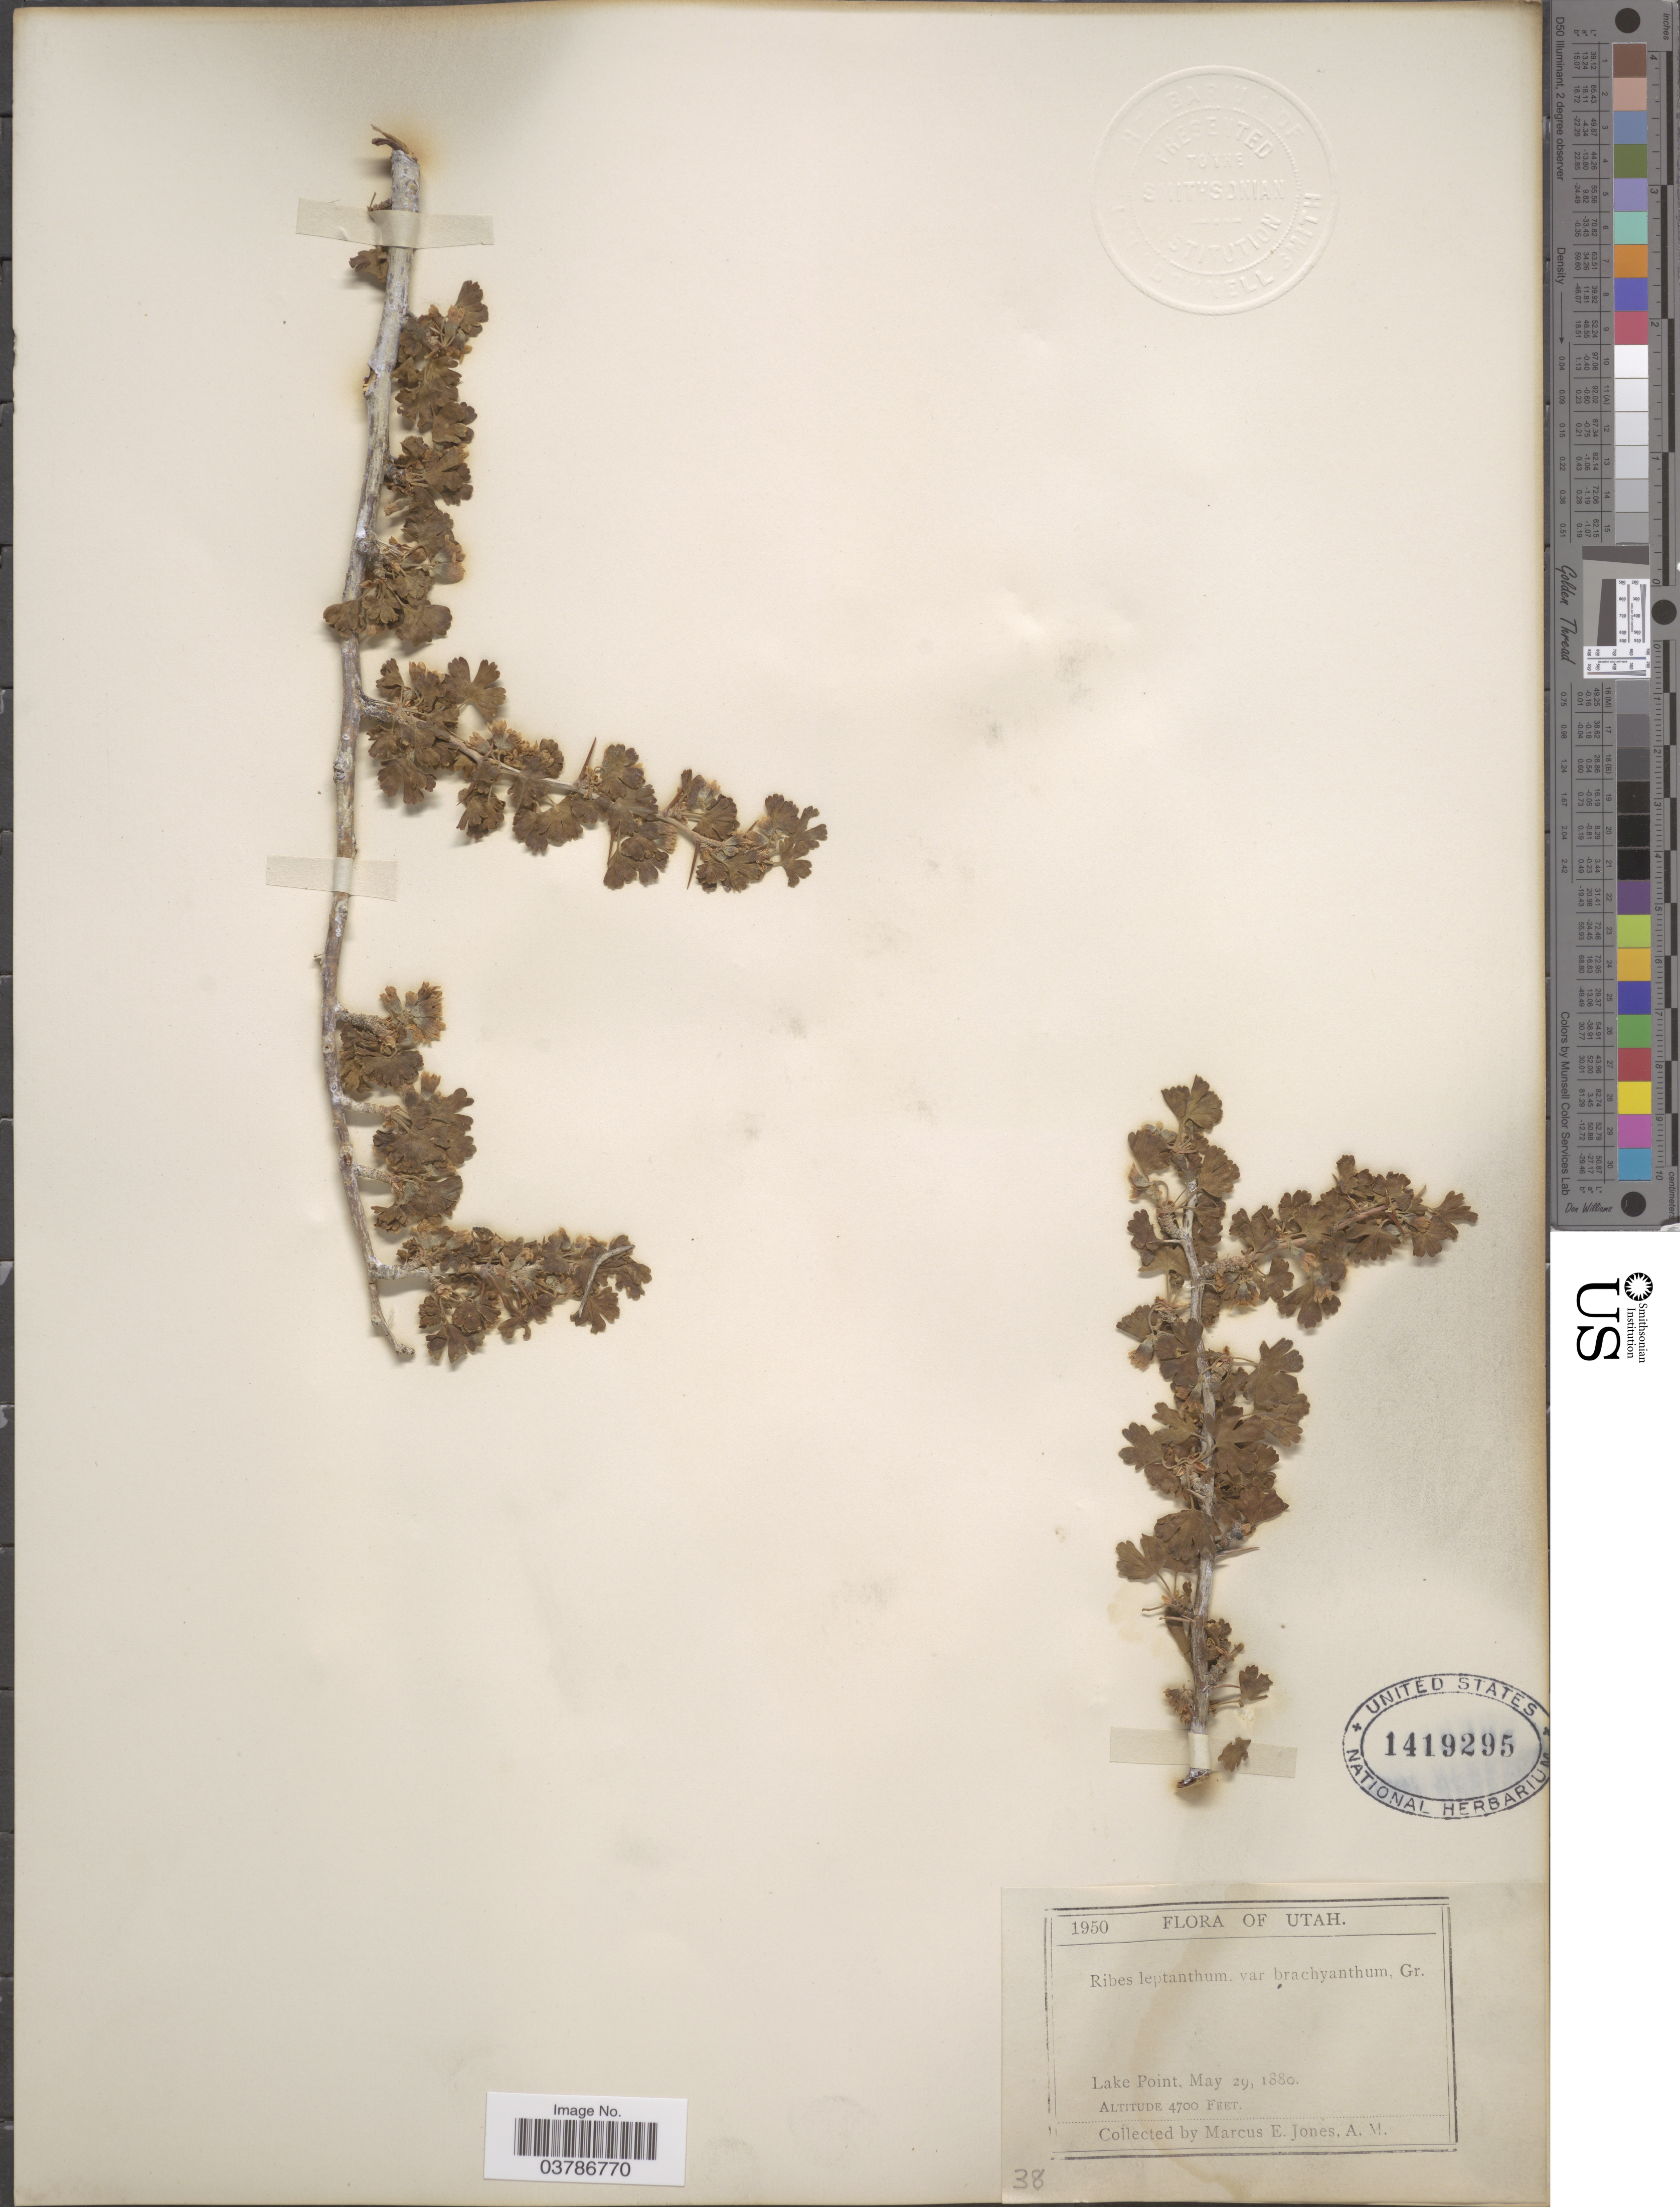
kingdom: Plantae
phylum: Tracheophyta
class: Magnoliopsida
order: Saxifragales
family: Grossulariaceae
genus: Ribes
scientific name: Ribes velutinum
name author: Greene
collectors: M. E. Jones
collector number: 38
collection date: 1880-05-29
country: United States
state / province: Utah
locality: Lake Point.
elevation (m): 1433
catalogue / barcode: US 1419295